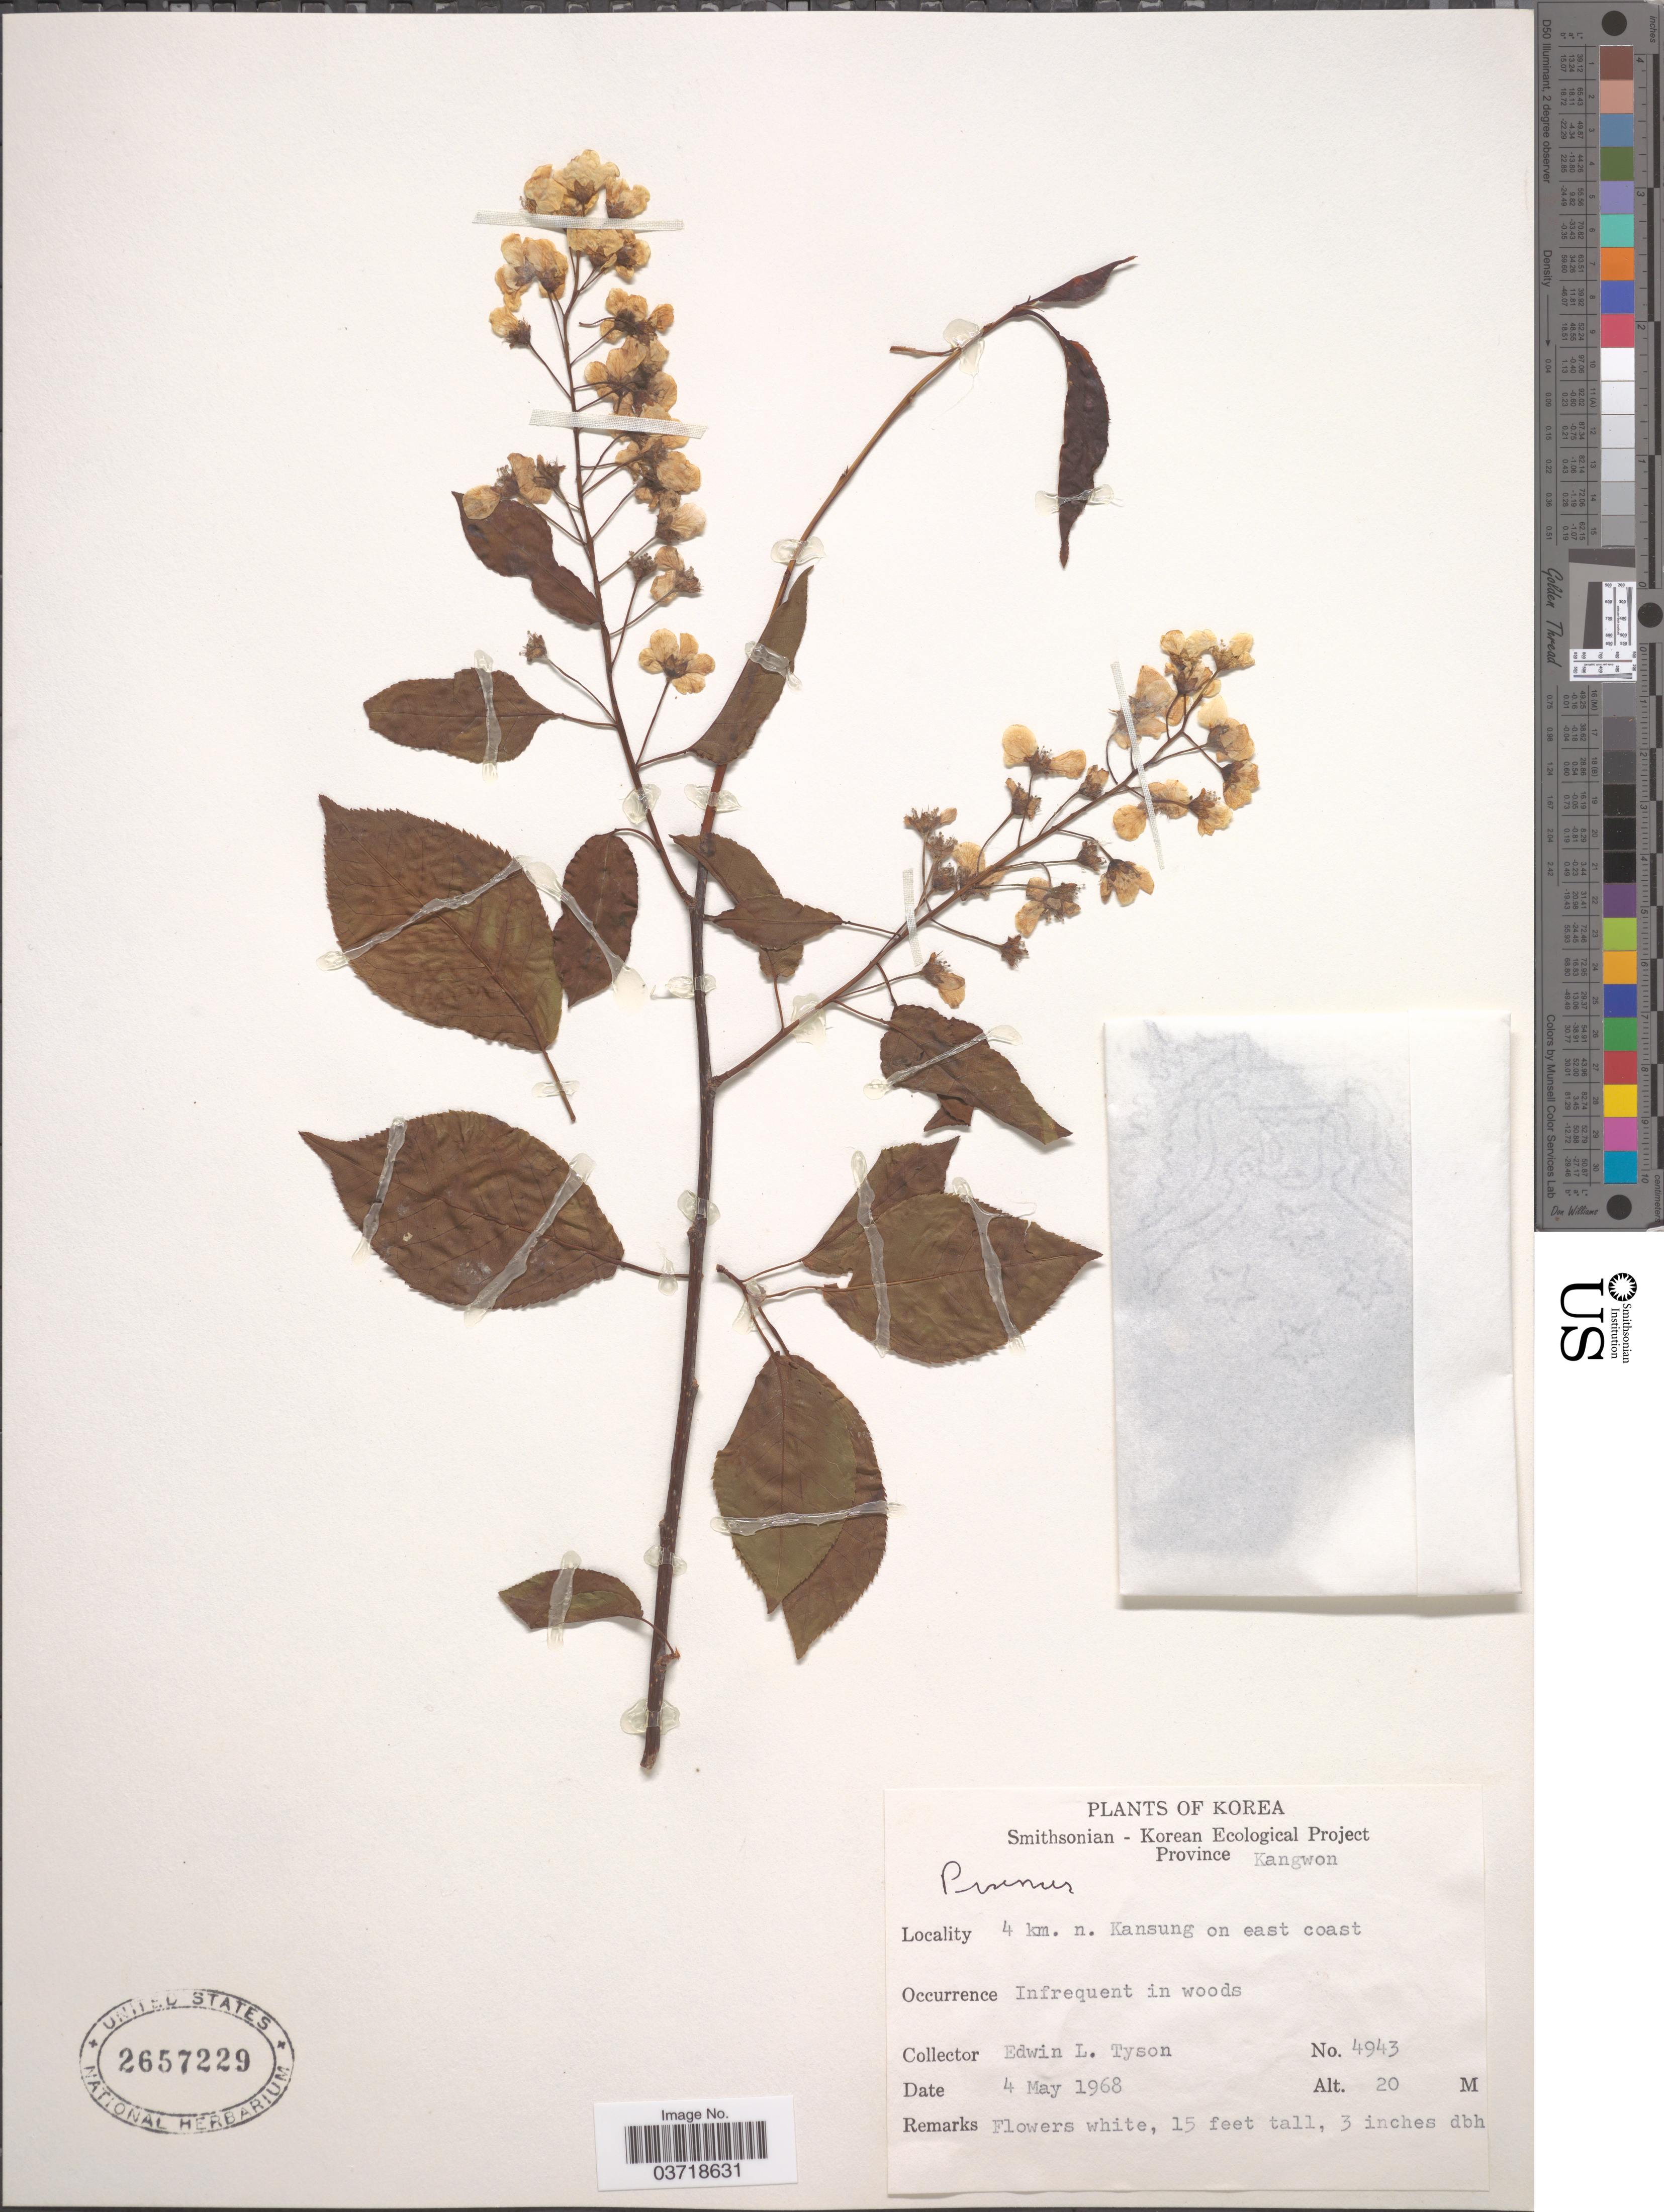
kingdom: Plantae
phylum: Tracheophyta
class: Magnoliopsida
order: Rosales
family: Rosaceae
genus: Prunus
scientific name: Prunus sp.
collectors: E. L. Tyson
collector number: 4943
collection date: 1968-05-04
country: North Korea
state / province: Kangwon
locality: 4 km. n. Kansung on east coast.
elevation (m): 20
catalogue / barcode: US 2657229